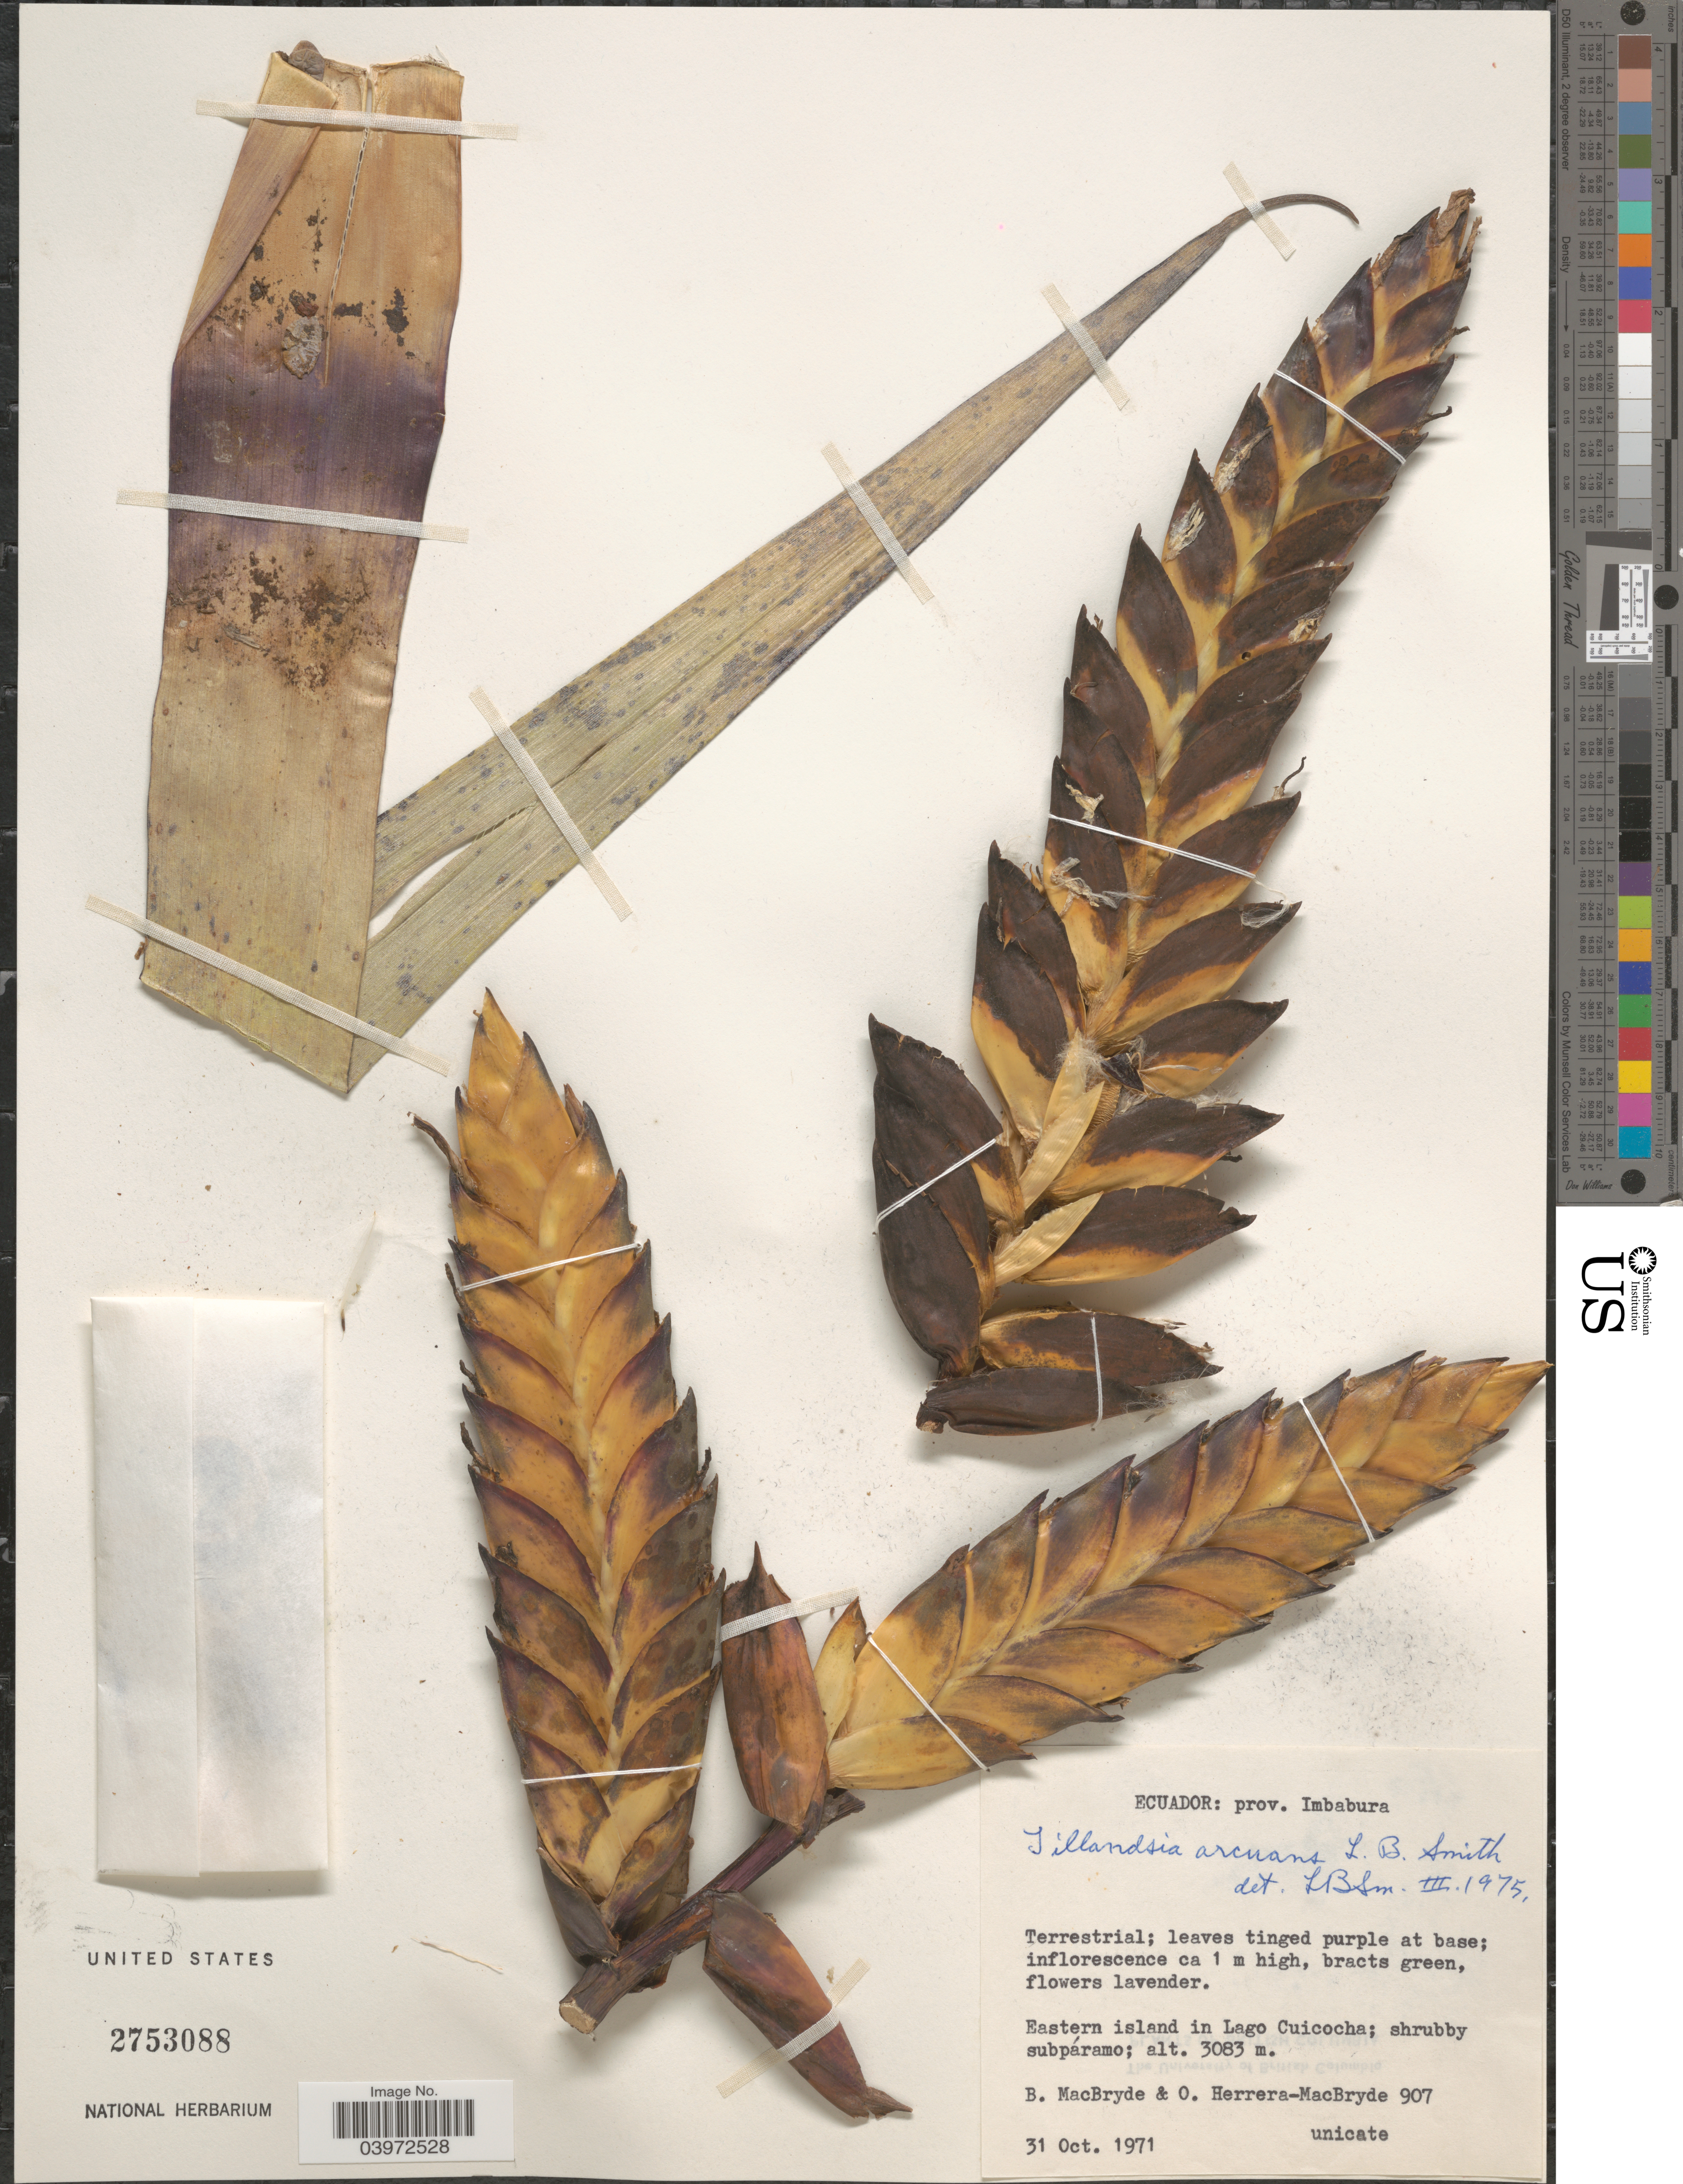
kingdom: Plantae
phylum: Tracheophyta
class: Liliopsida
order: Poales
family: Bromeliaceae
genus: Tillandsia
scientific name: Tillandsia arcuans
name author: L.B. Sm.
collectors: B. MacBryde & O. Herrera-Macbryde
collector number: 907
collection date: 1971-10-31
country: Ecuador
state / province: Imbabura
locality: Eastern island in Lago Cuicocha.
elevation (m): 3083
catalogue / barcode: US 2753088